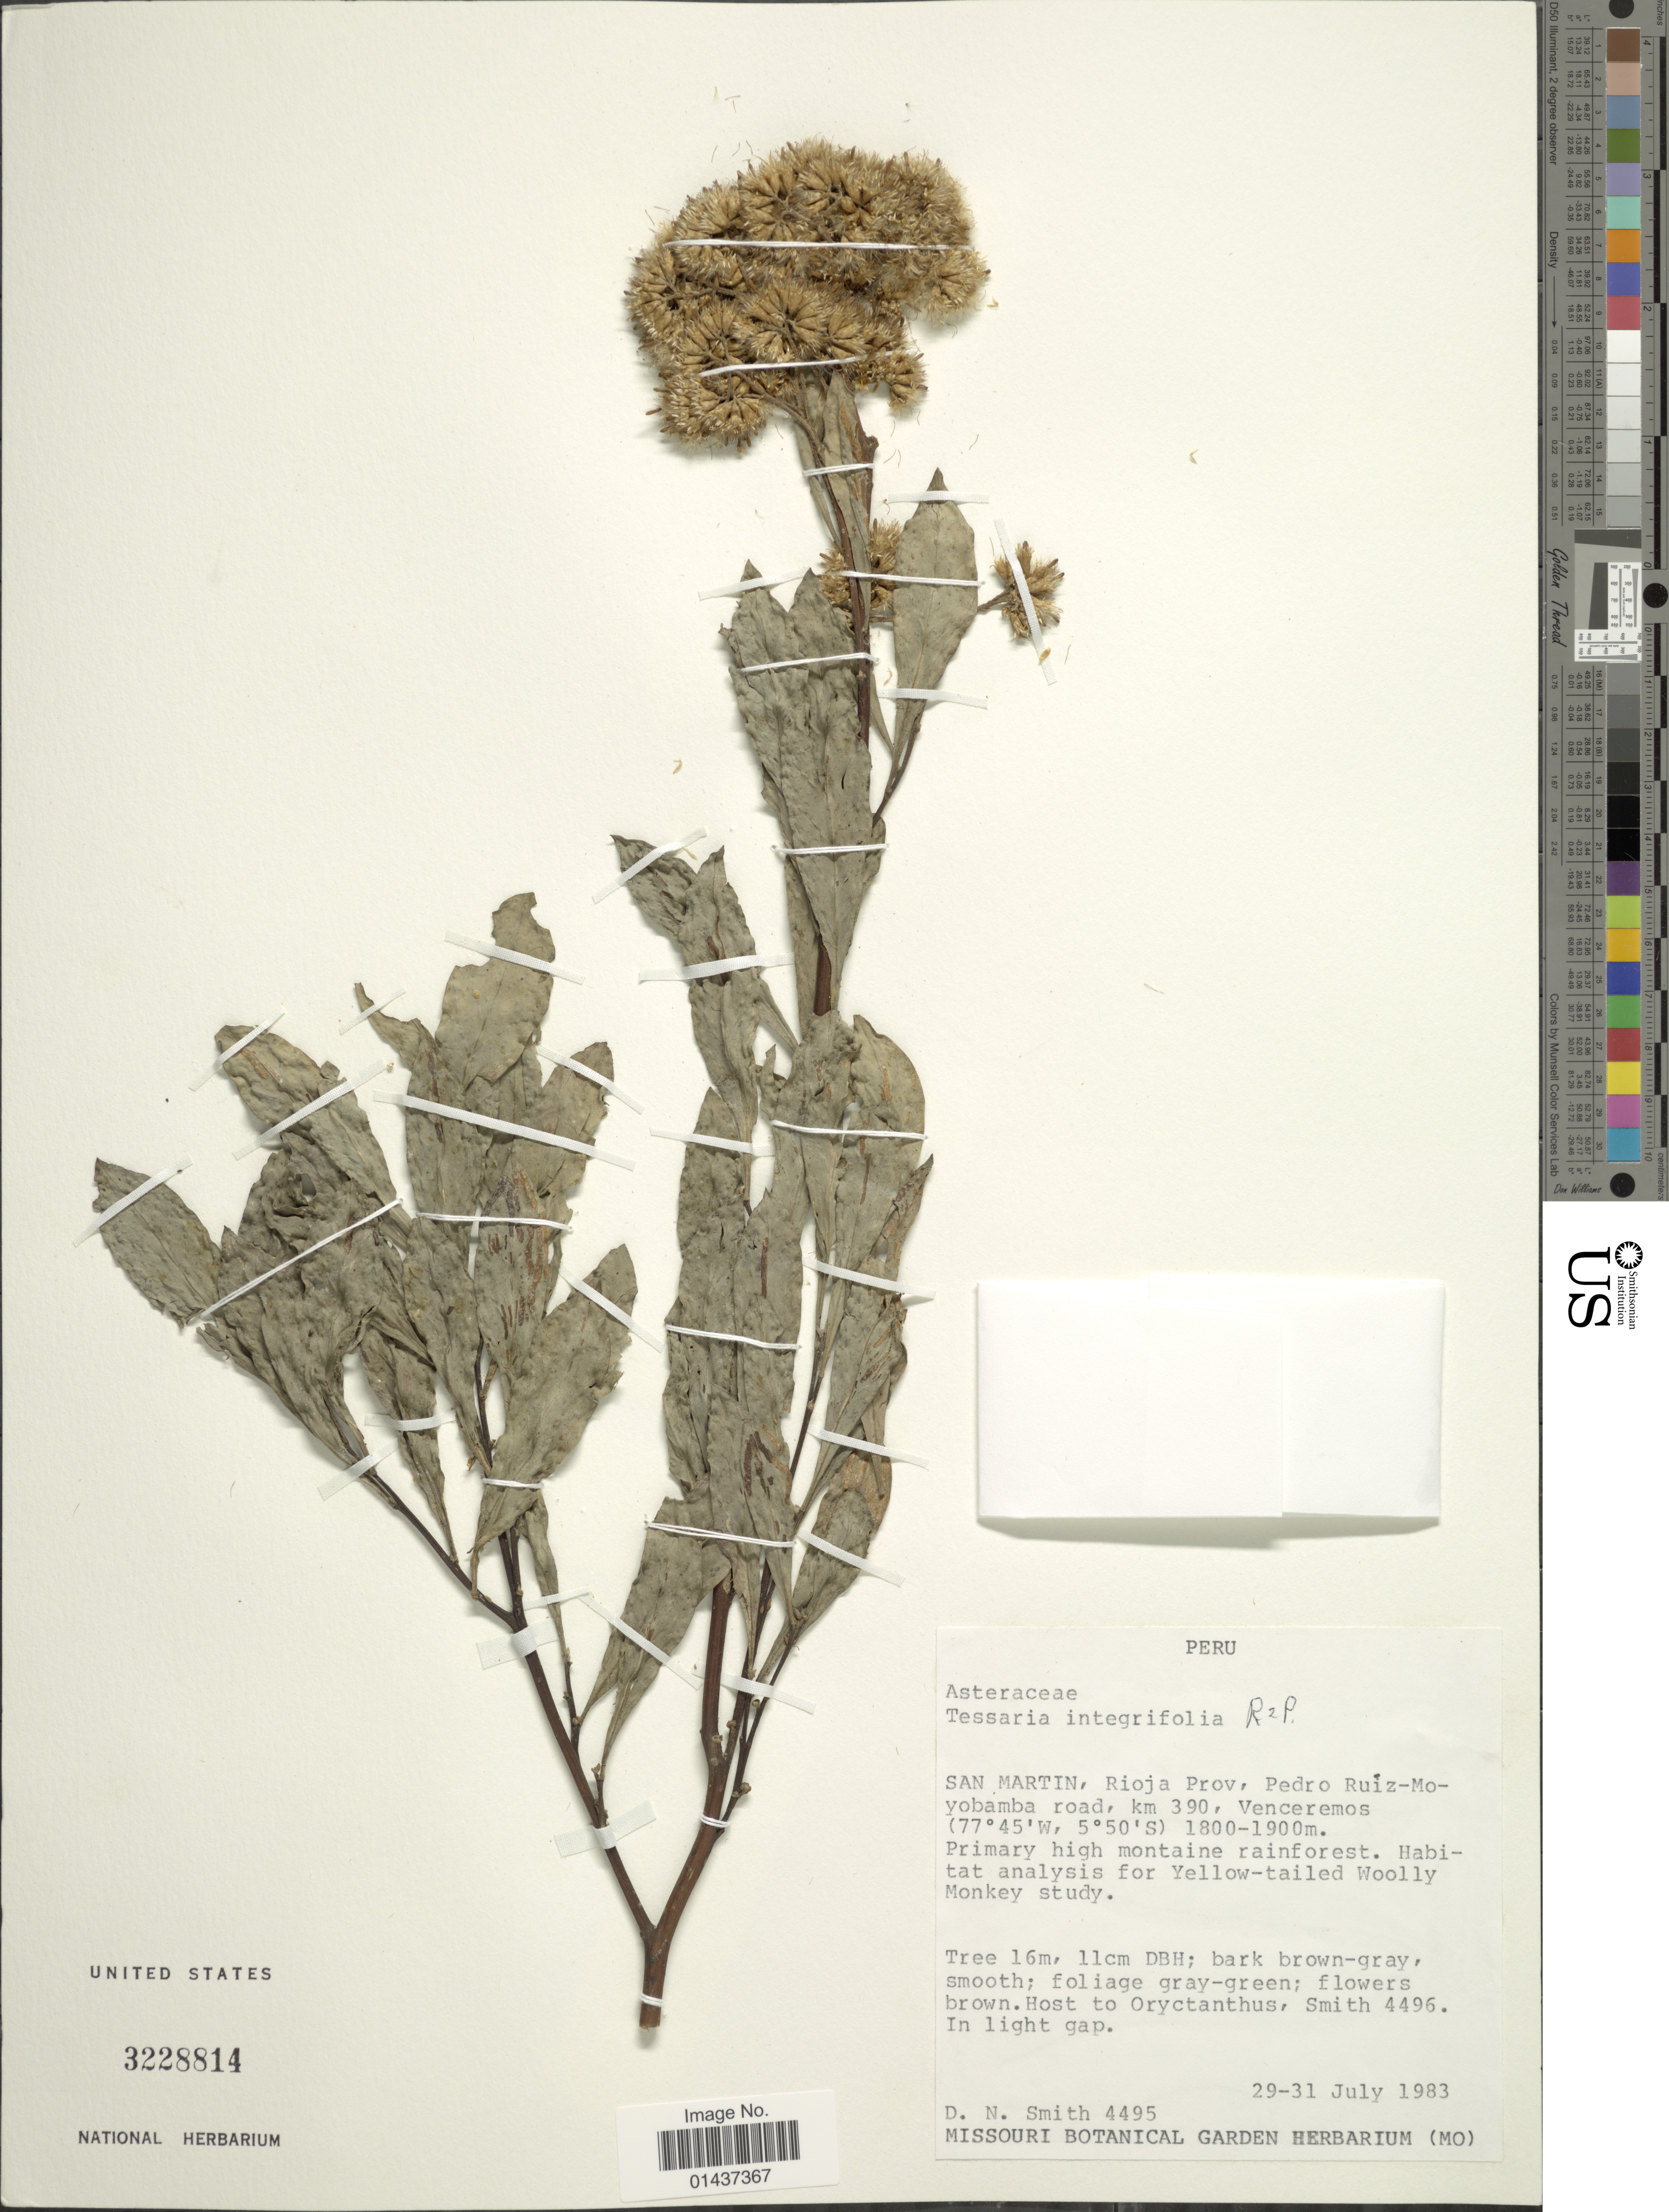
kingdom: Plantae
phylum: Tracheophyta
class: Magnoliopsida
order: Asterales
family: Asteraceae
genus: Tessaria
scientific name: Tessaria integrifolia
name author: Ruiz & Pav.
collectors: D. Smith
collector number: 4495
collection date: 1983-07-29/1983-07-31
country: Peru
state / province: San Martín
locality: Rioja Prov, Pedro Ruíz-Moyobamba road, km 390, Venceremos. Primary high montaine rainforest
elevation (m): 1800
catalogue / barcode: US 3228814